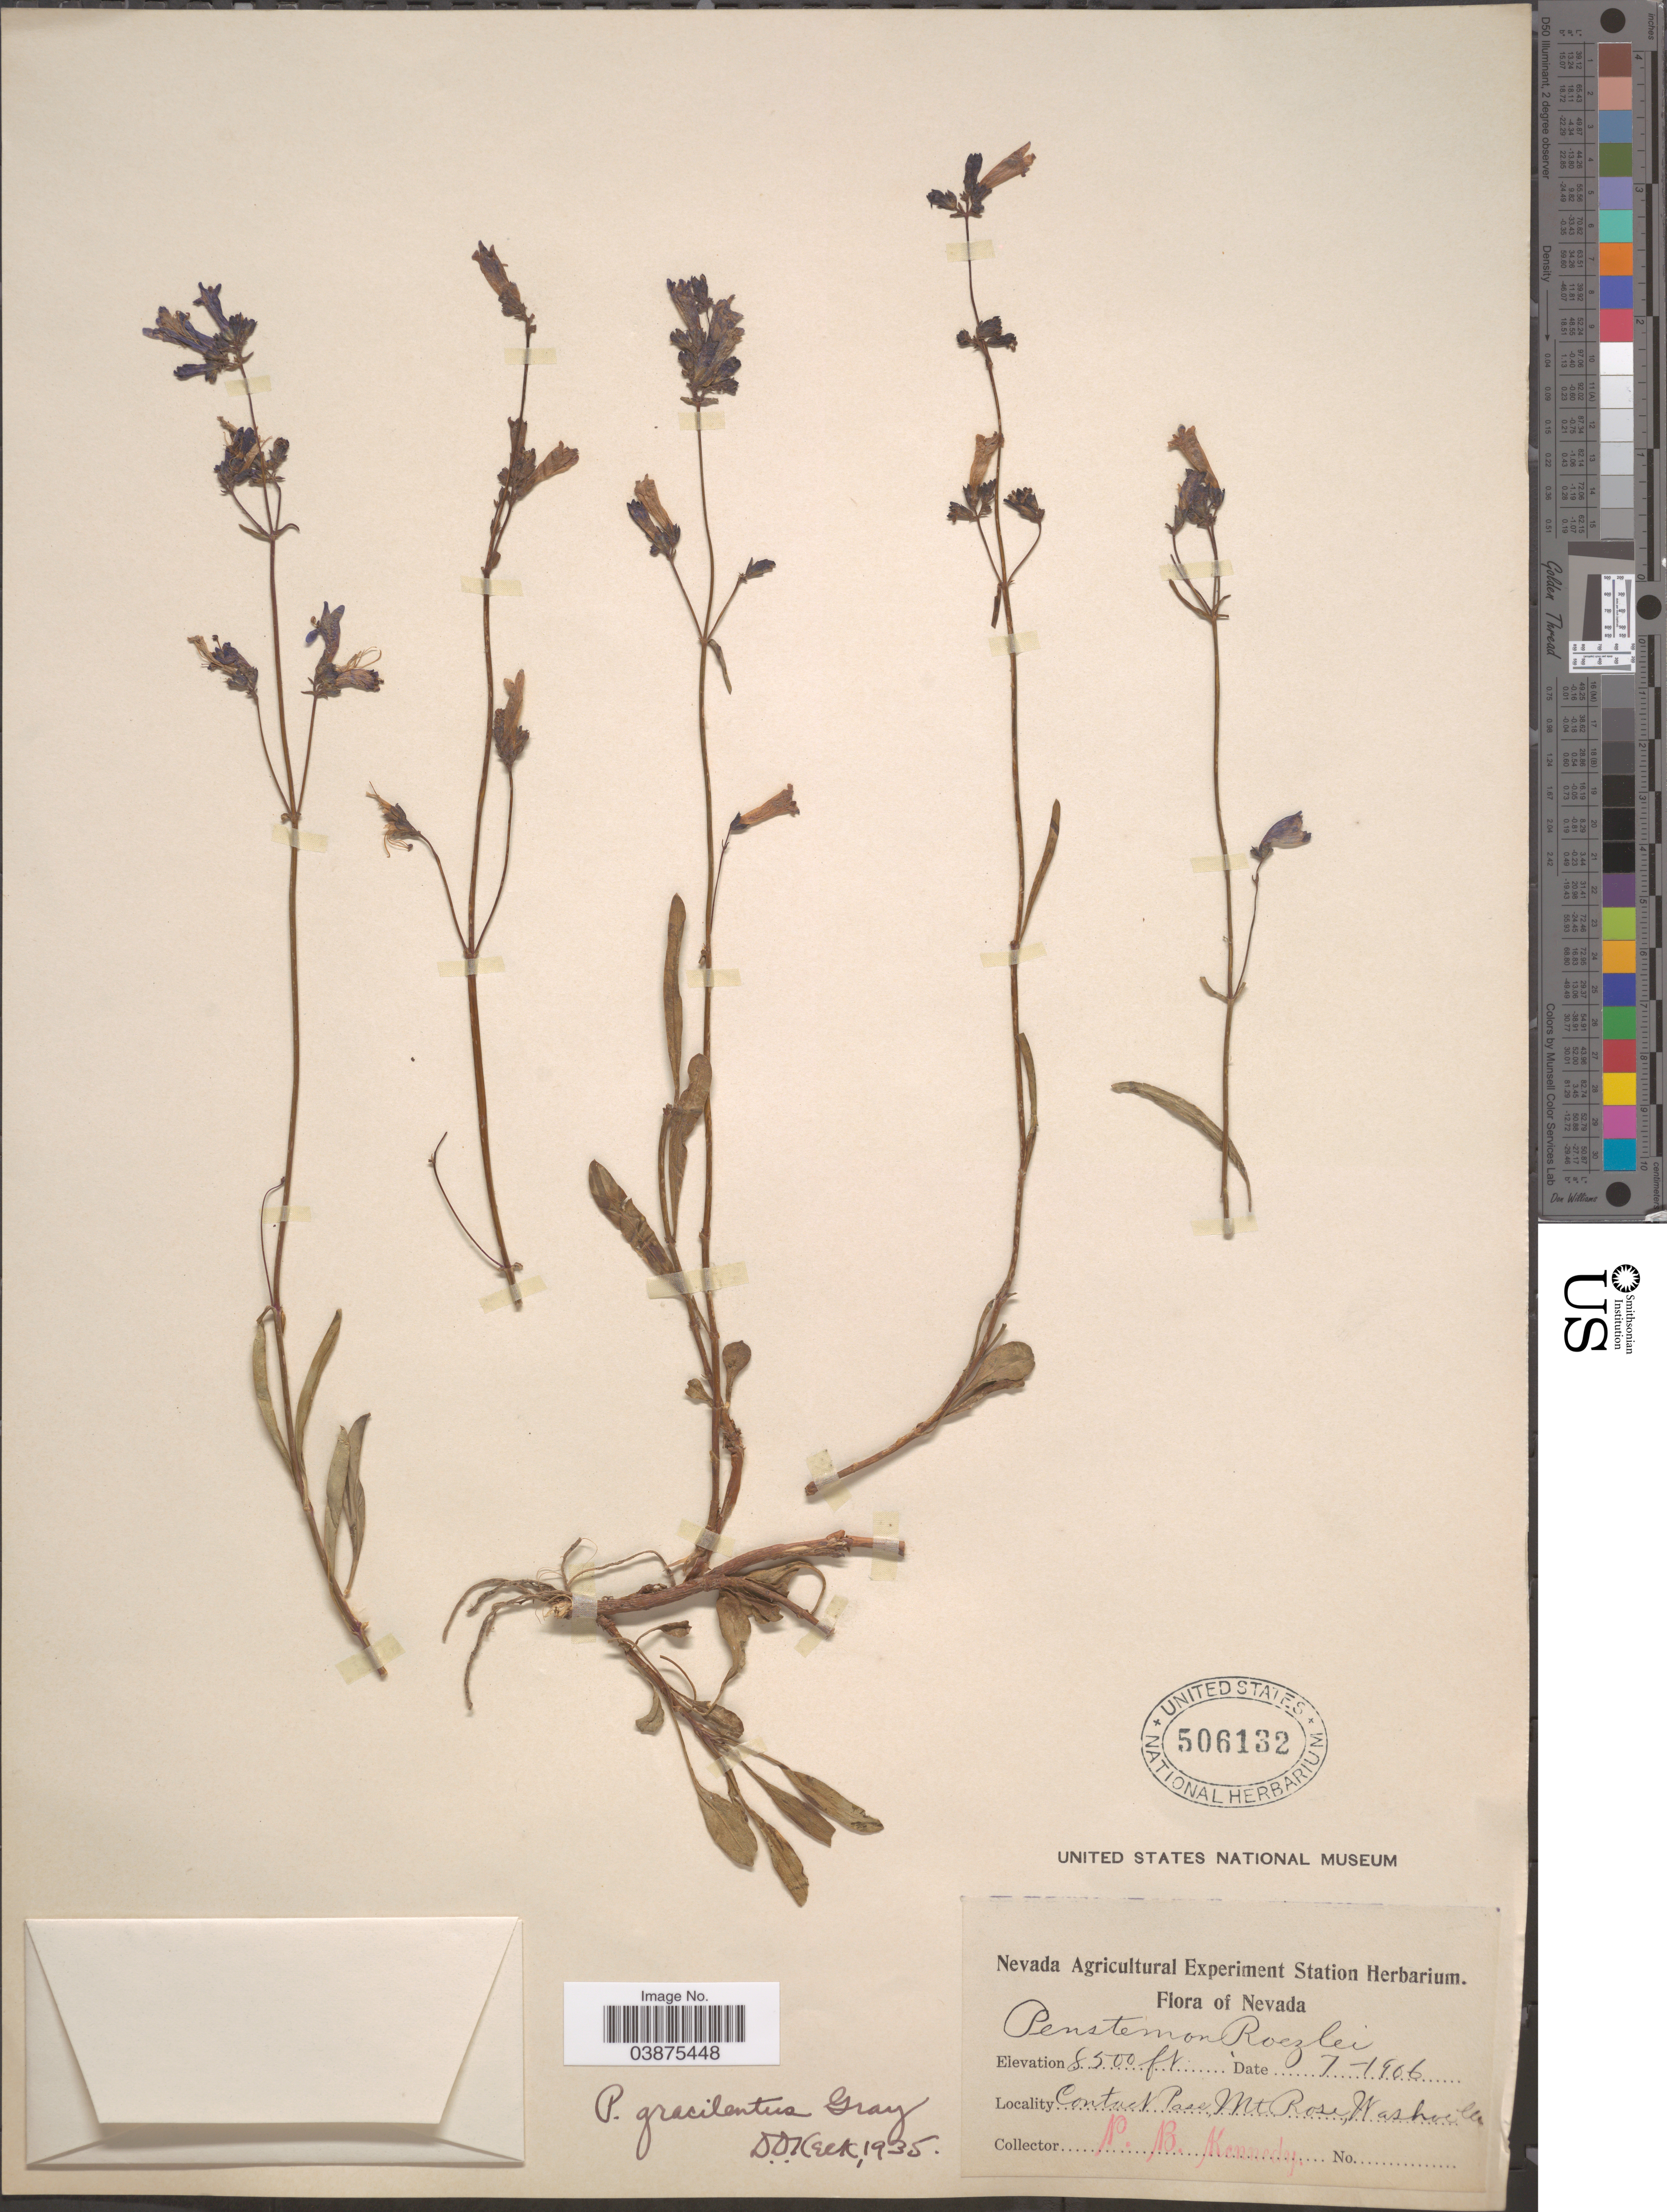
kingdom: Plantae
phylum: Tracheophyta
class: Magnoliopsida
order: Lamiales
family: Plantaginaceae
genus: Penstemon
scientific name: Penstemon gracilentus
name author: A. Gray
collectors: P. B. Kennedy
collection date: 1906-07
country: United States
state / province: Nevada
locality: Contact Pass, Mt. Rose, Washoe Co.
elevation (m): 2591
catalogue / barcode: US 506132